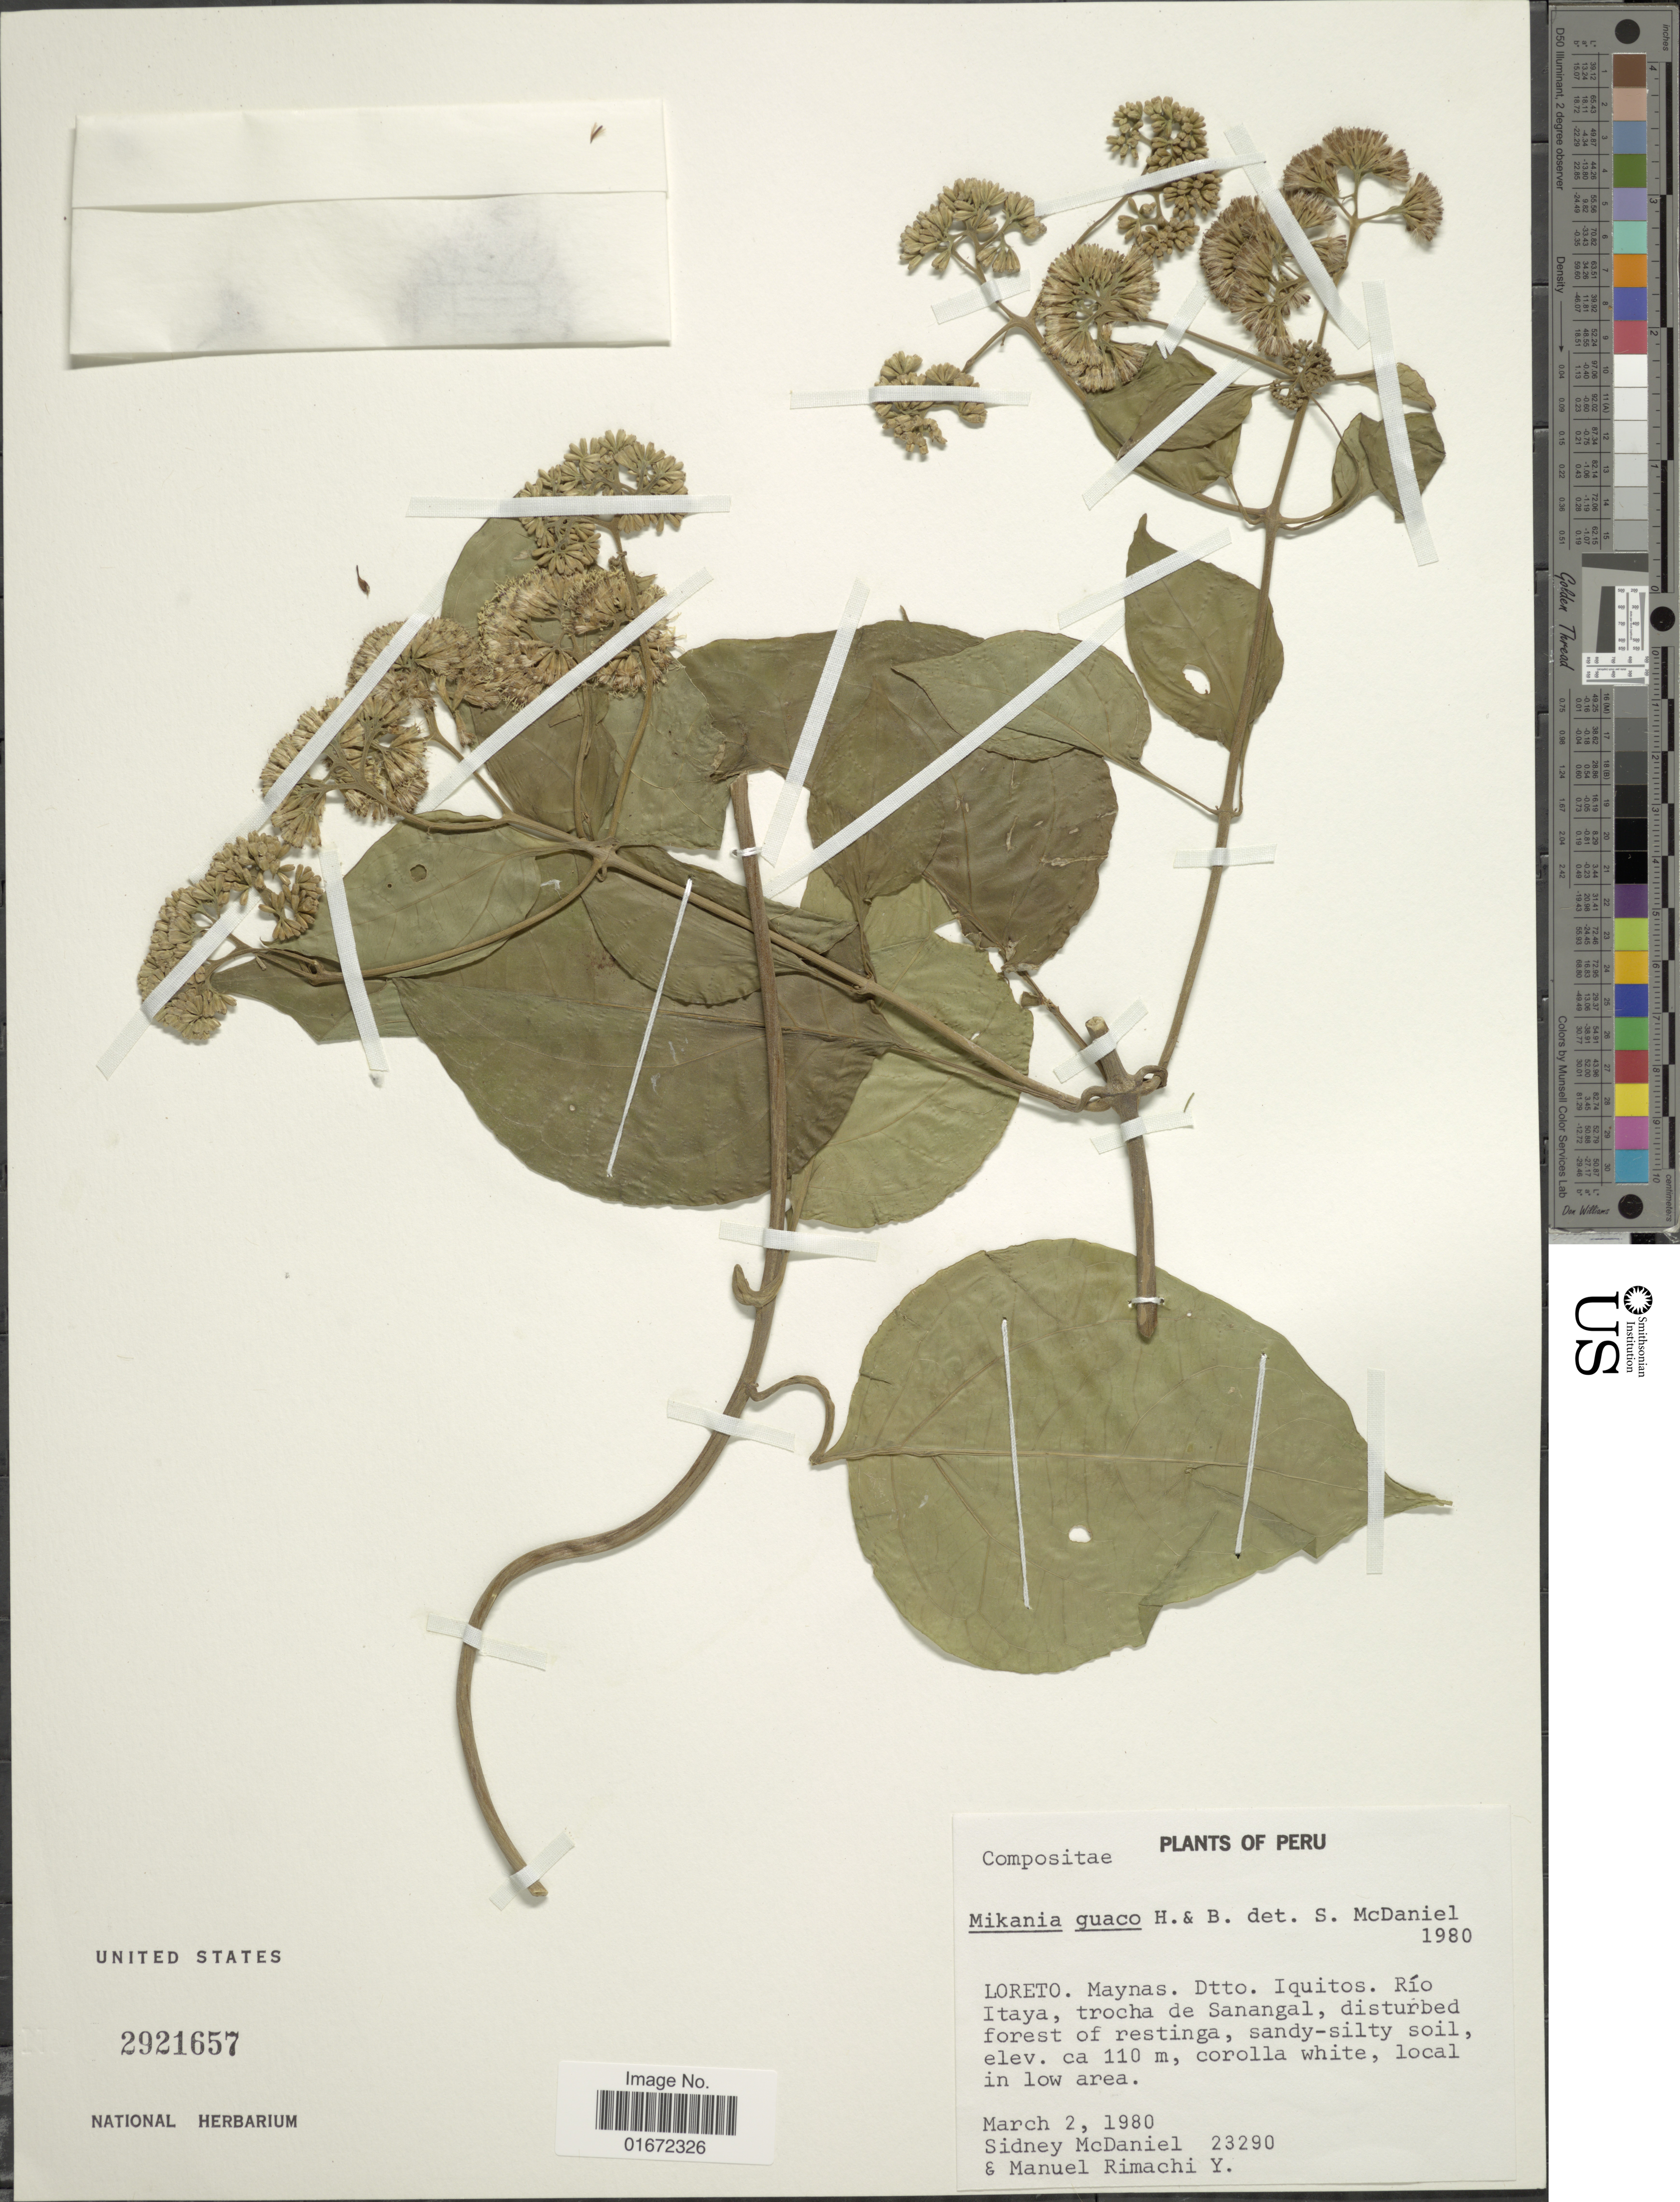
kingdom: Plantae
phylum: Tracheophyta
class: Magnoliopsida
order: Asterales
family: Asteraceae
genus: Mikania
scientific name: Mikania guaco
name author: Humb. & Bonpl.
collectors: S. McDaniel & M. Rimachi Y.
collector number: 23290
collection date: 1980-03-02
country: Peru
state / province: Loreto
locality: Loreto. Maynas. Dtto. Iquitos. Río Itaya, trocha de Sanangal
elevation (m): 110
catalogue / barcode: US 2921657